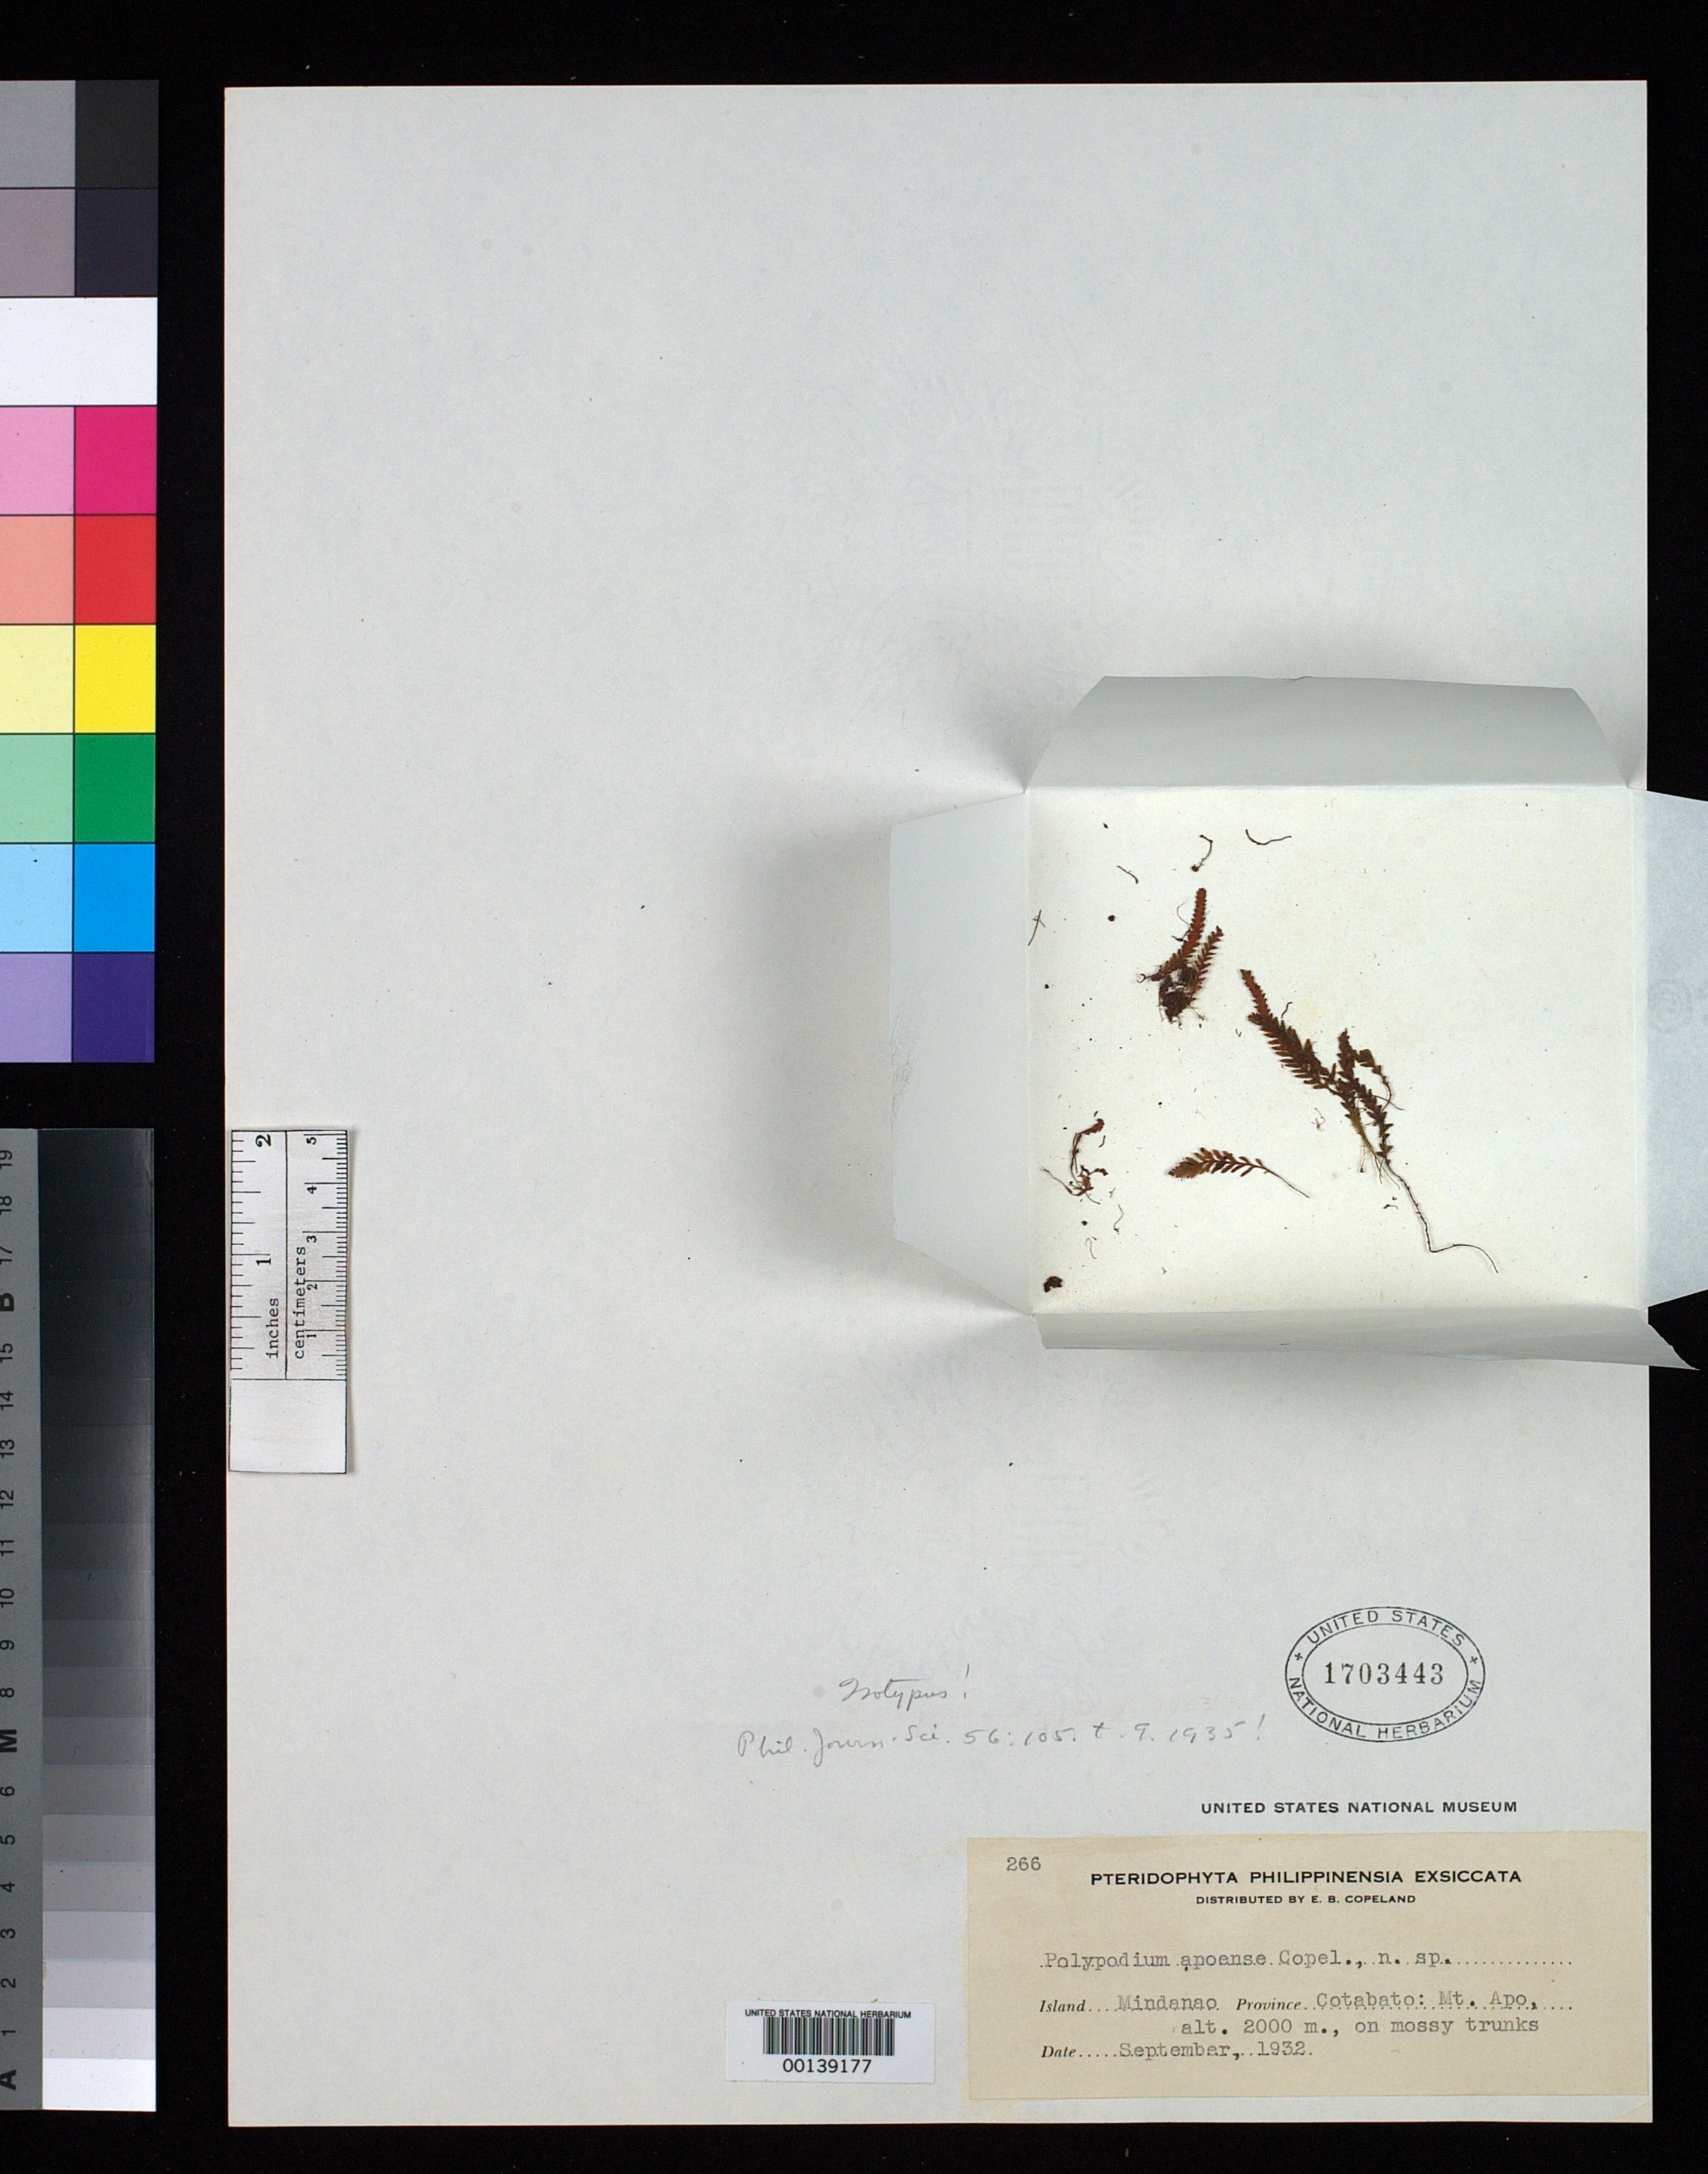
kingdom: Plantae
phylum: Tracheophyta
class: Polypodiopsida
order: Polypodiales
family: Polypodiaceae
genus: Polypodium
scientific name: Polypodium apoense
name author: Copel.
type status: Isotype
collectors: E. B. Copeland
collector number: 266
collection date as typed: Sep 1932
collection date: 1932-09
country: Philippines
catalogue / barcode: US 1703443